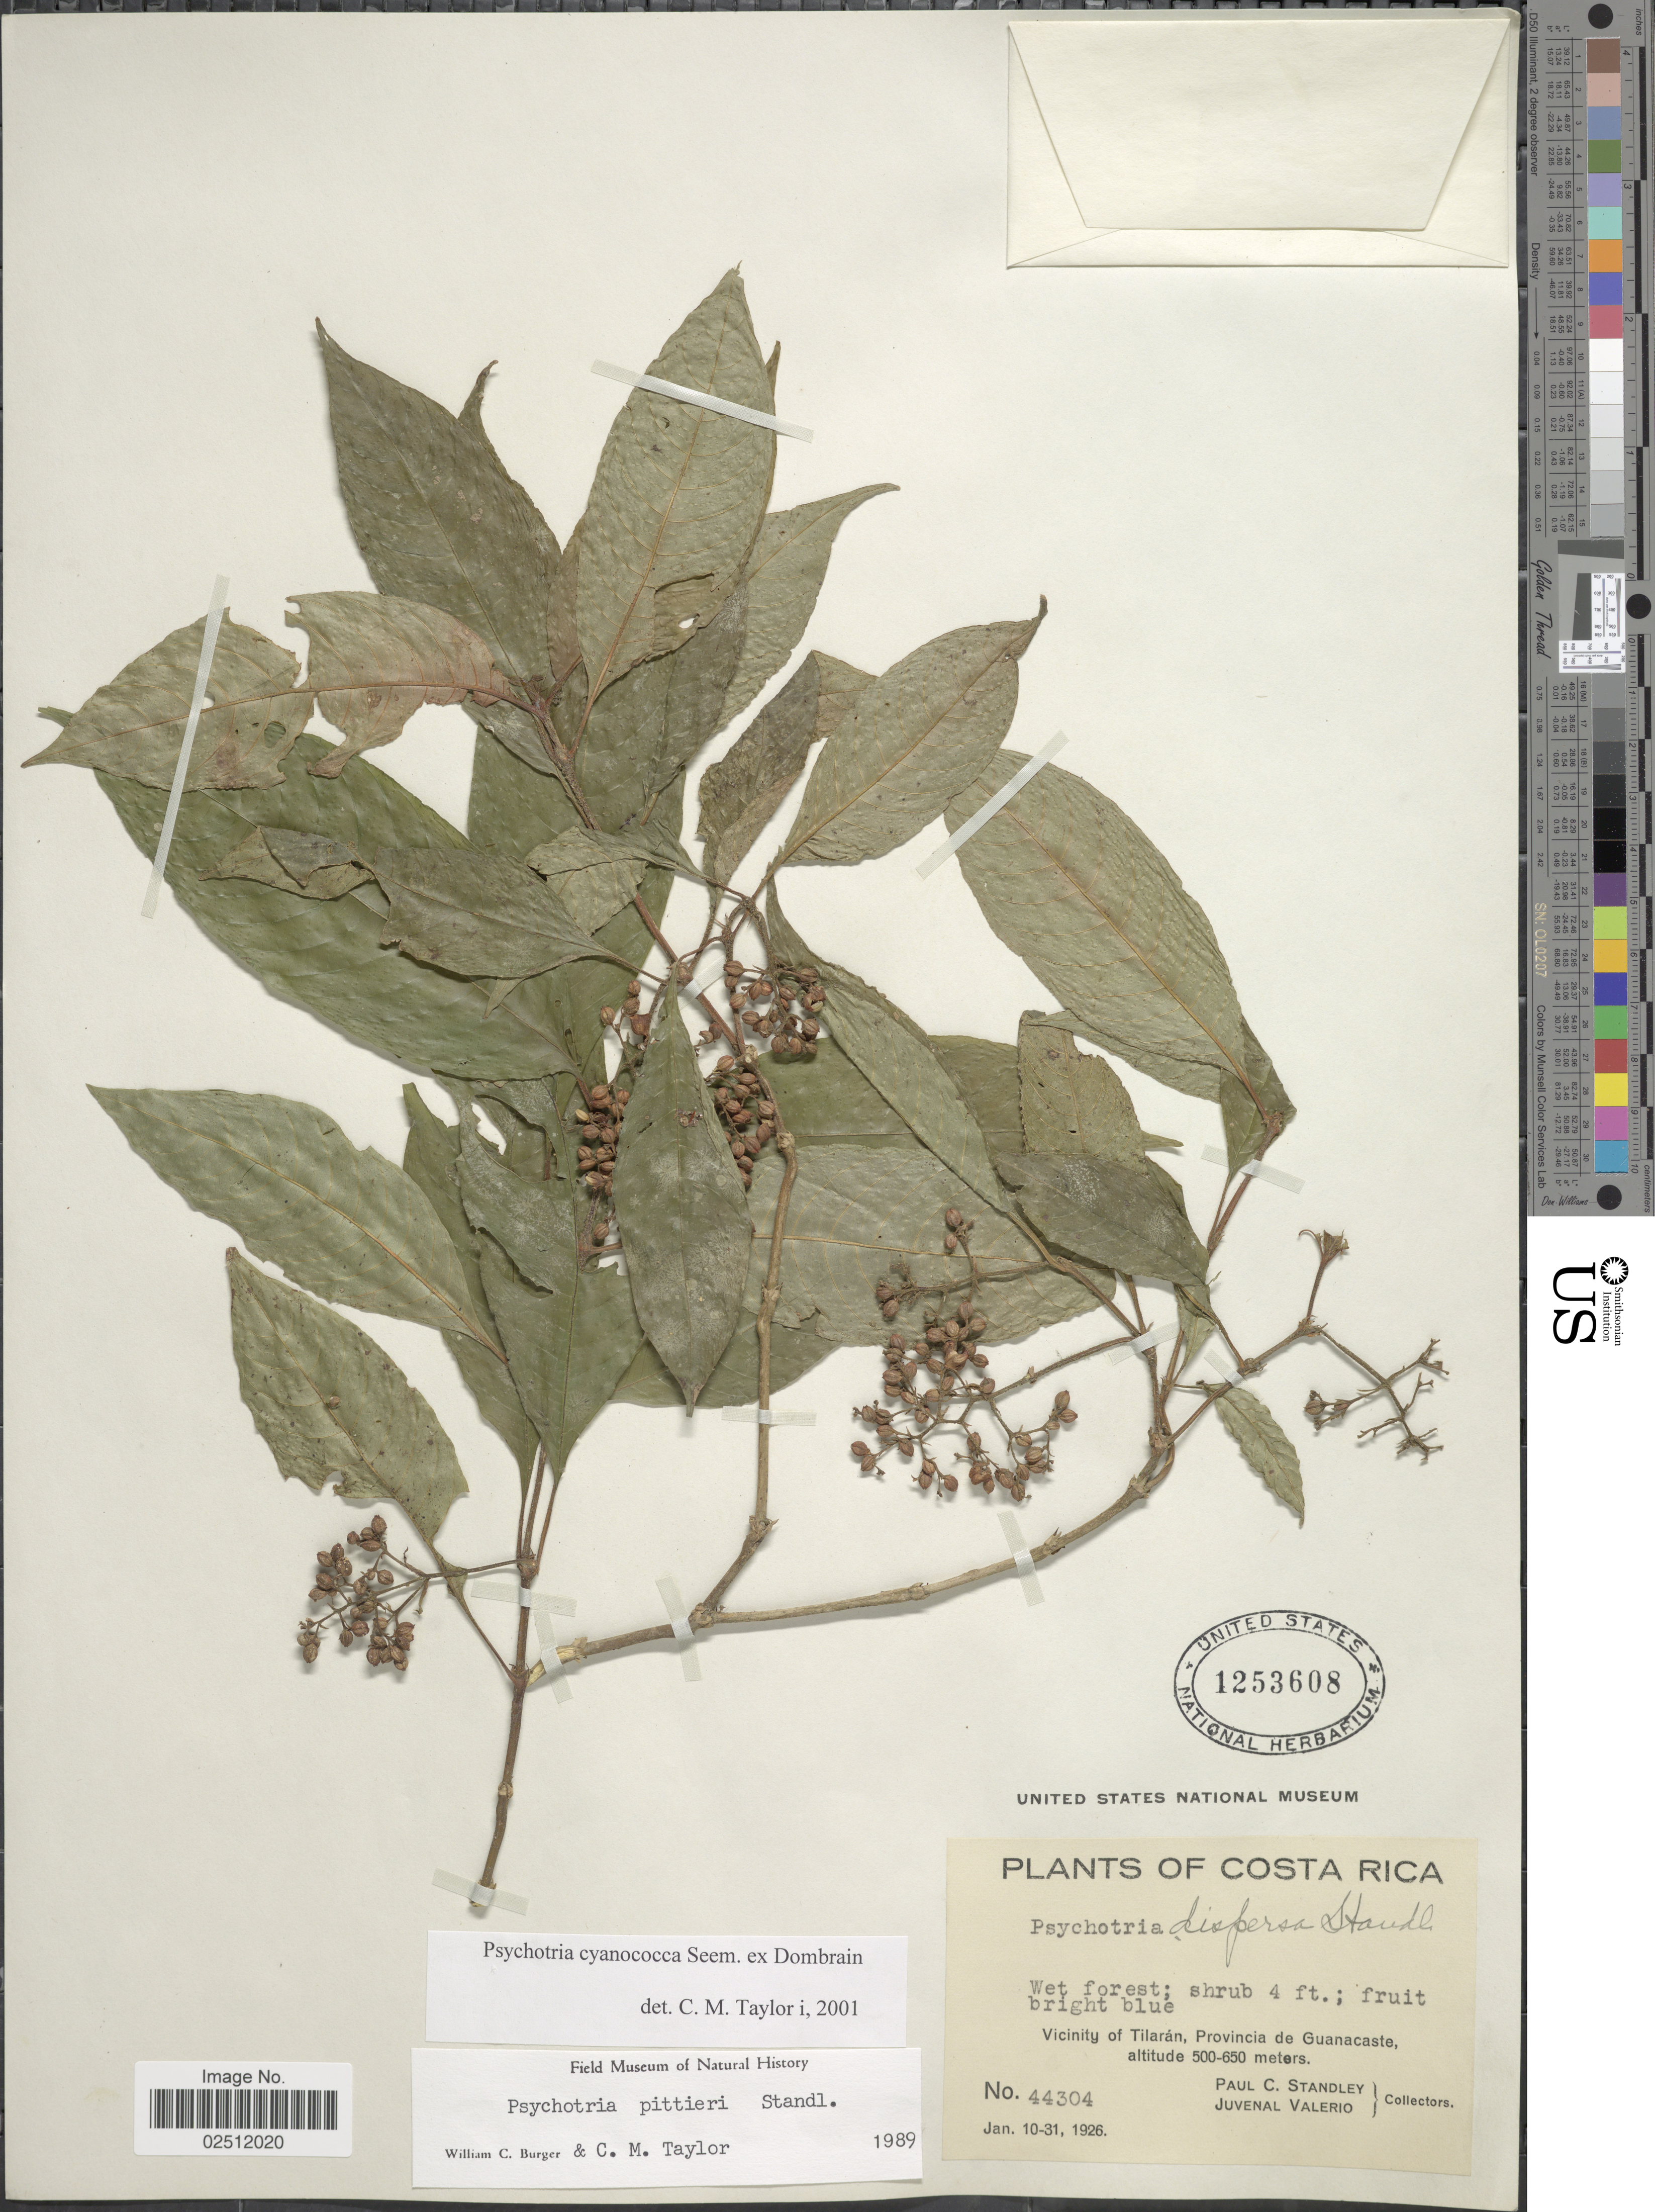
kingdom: Plantae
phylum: Tracheophyta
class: Magnoliopsida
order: Gentianales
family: Rubiaceae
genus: Psychotria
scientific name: Psychotria cyanococca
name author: Seem. ex Dombrain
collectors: P. C. Standley & J. Valerio R.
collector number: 44304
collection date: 1926-01-10/1926-01-31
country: Costa Rica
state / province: Guanacaste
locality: Wet forest; Vicinity of Tilarán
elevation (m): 500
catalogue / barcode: US 1253608